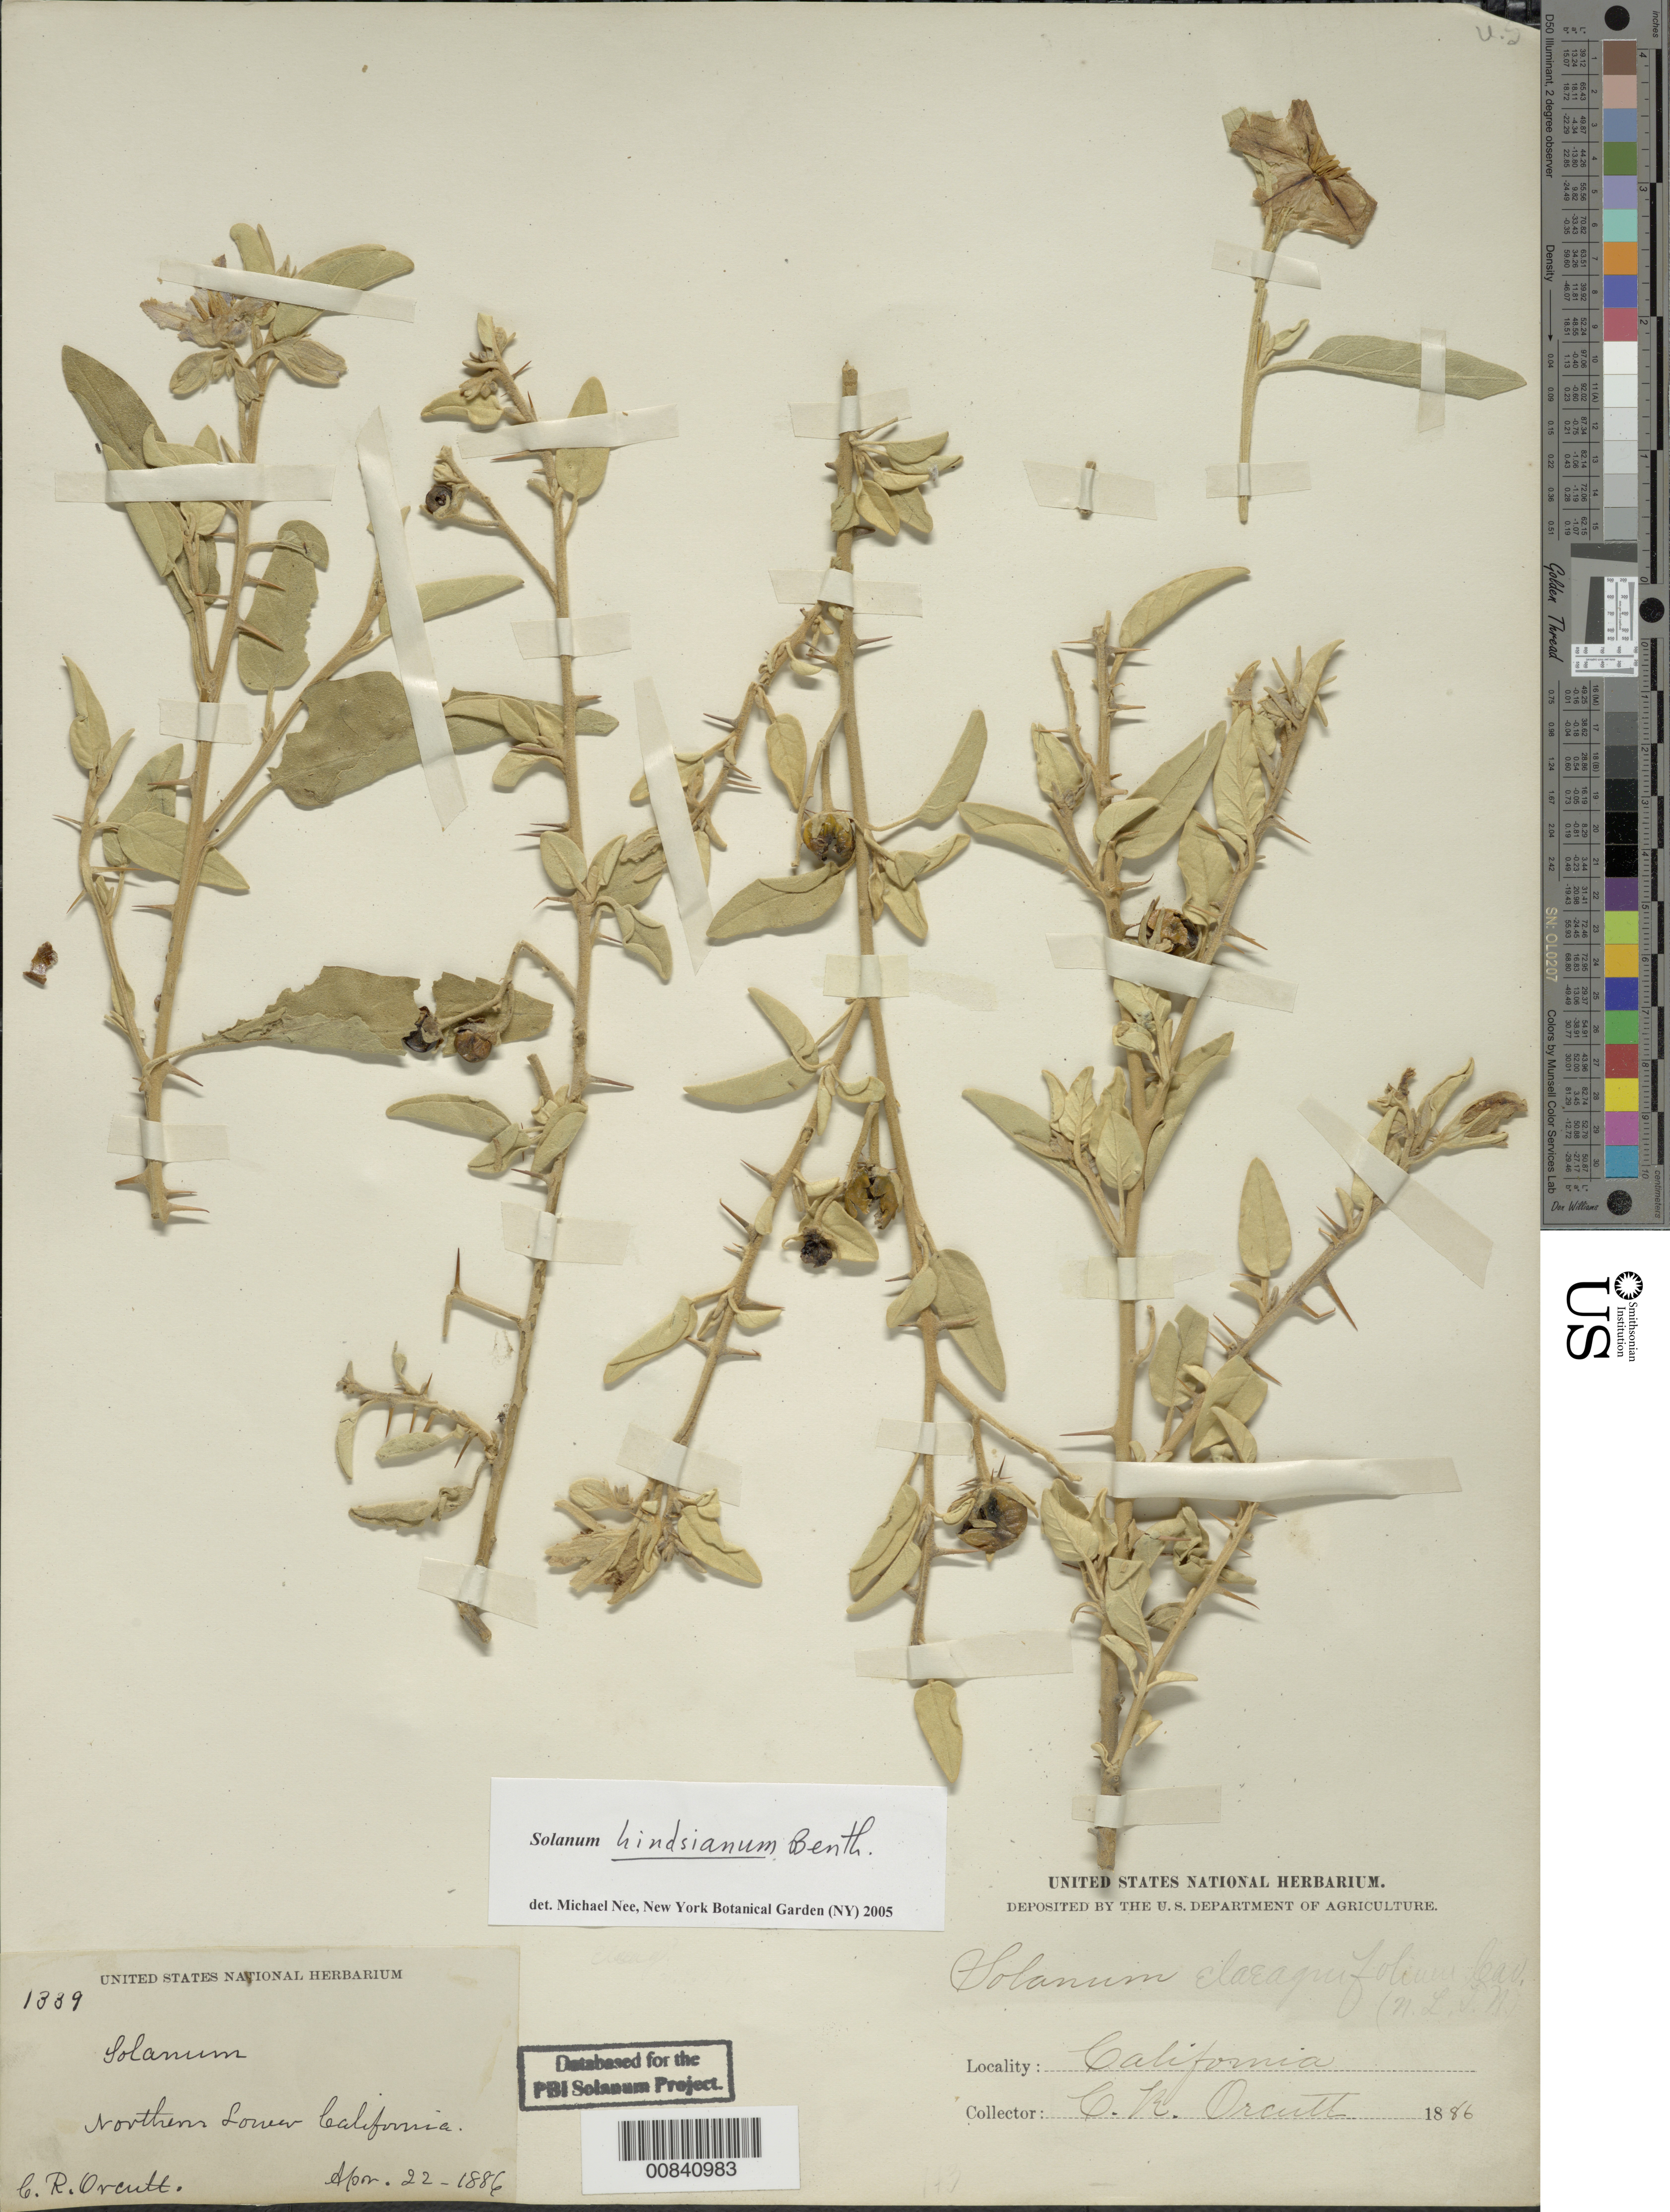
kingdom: Plantae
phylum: Tracheophyta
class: Magnoliopsida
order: Solanales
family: Solanaceae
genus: Solanum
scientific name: Solanum hindsianum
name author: Benth.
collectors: C. R. Orcutt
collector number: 1339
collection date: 1886-04-22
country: Mexico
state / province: Baja California Norte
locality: Northern Lower California.